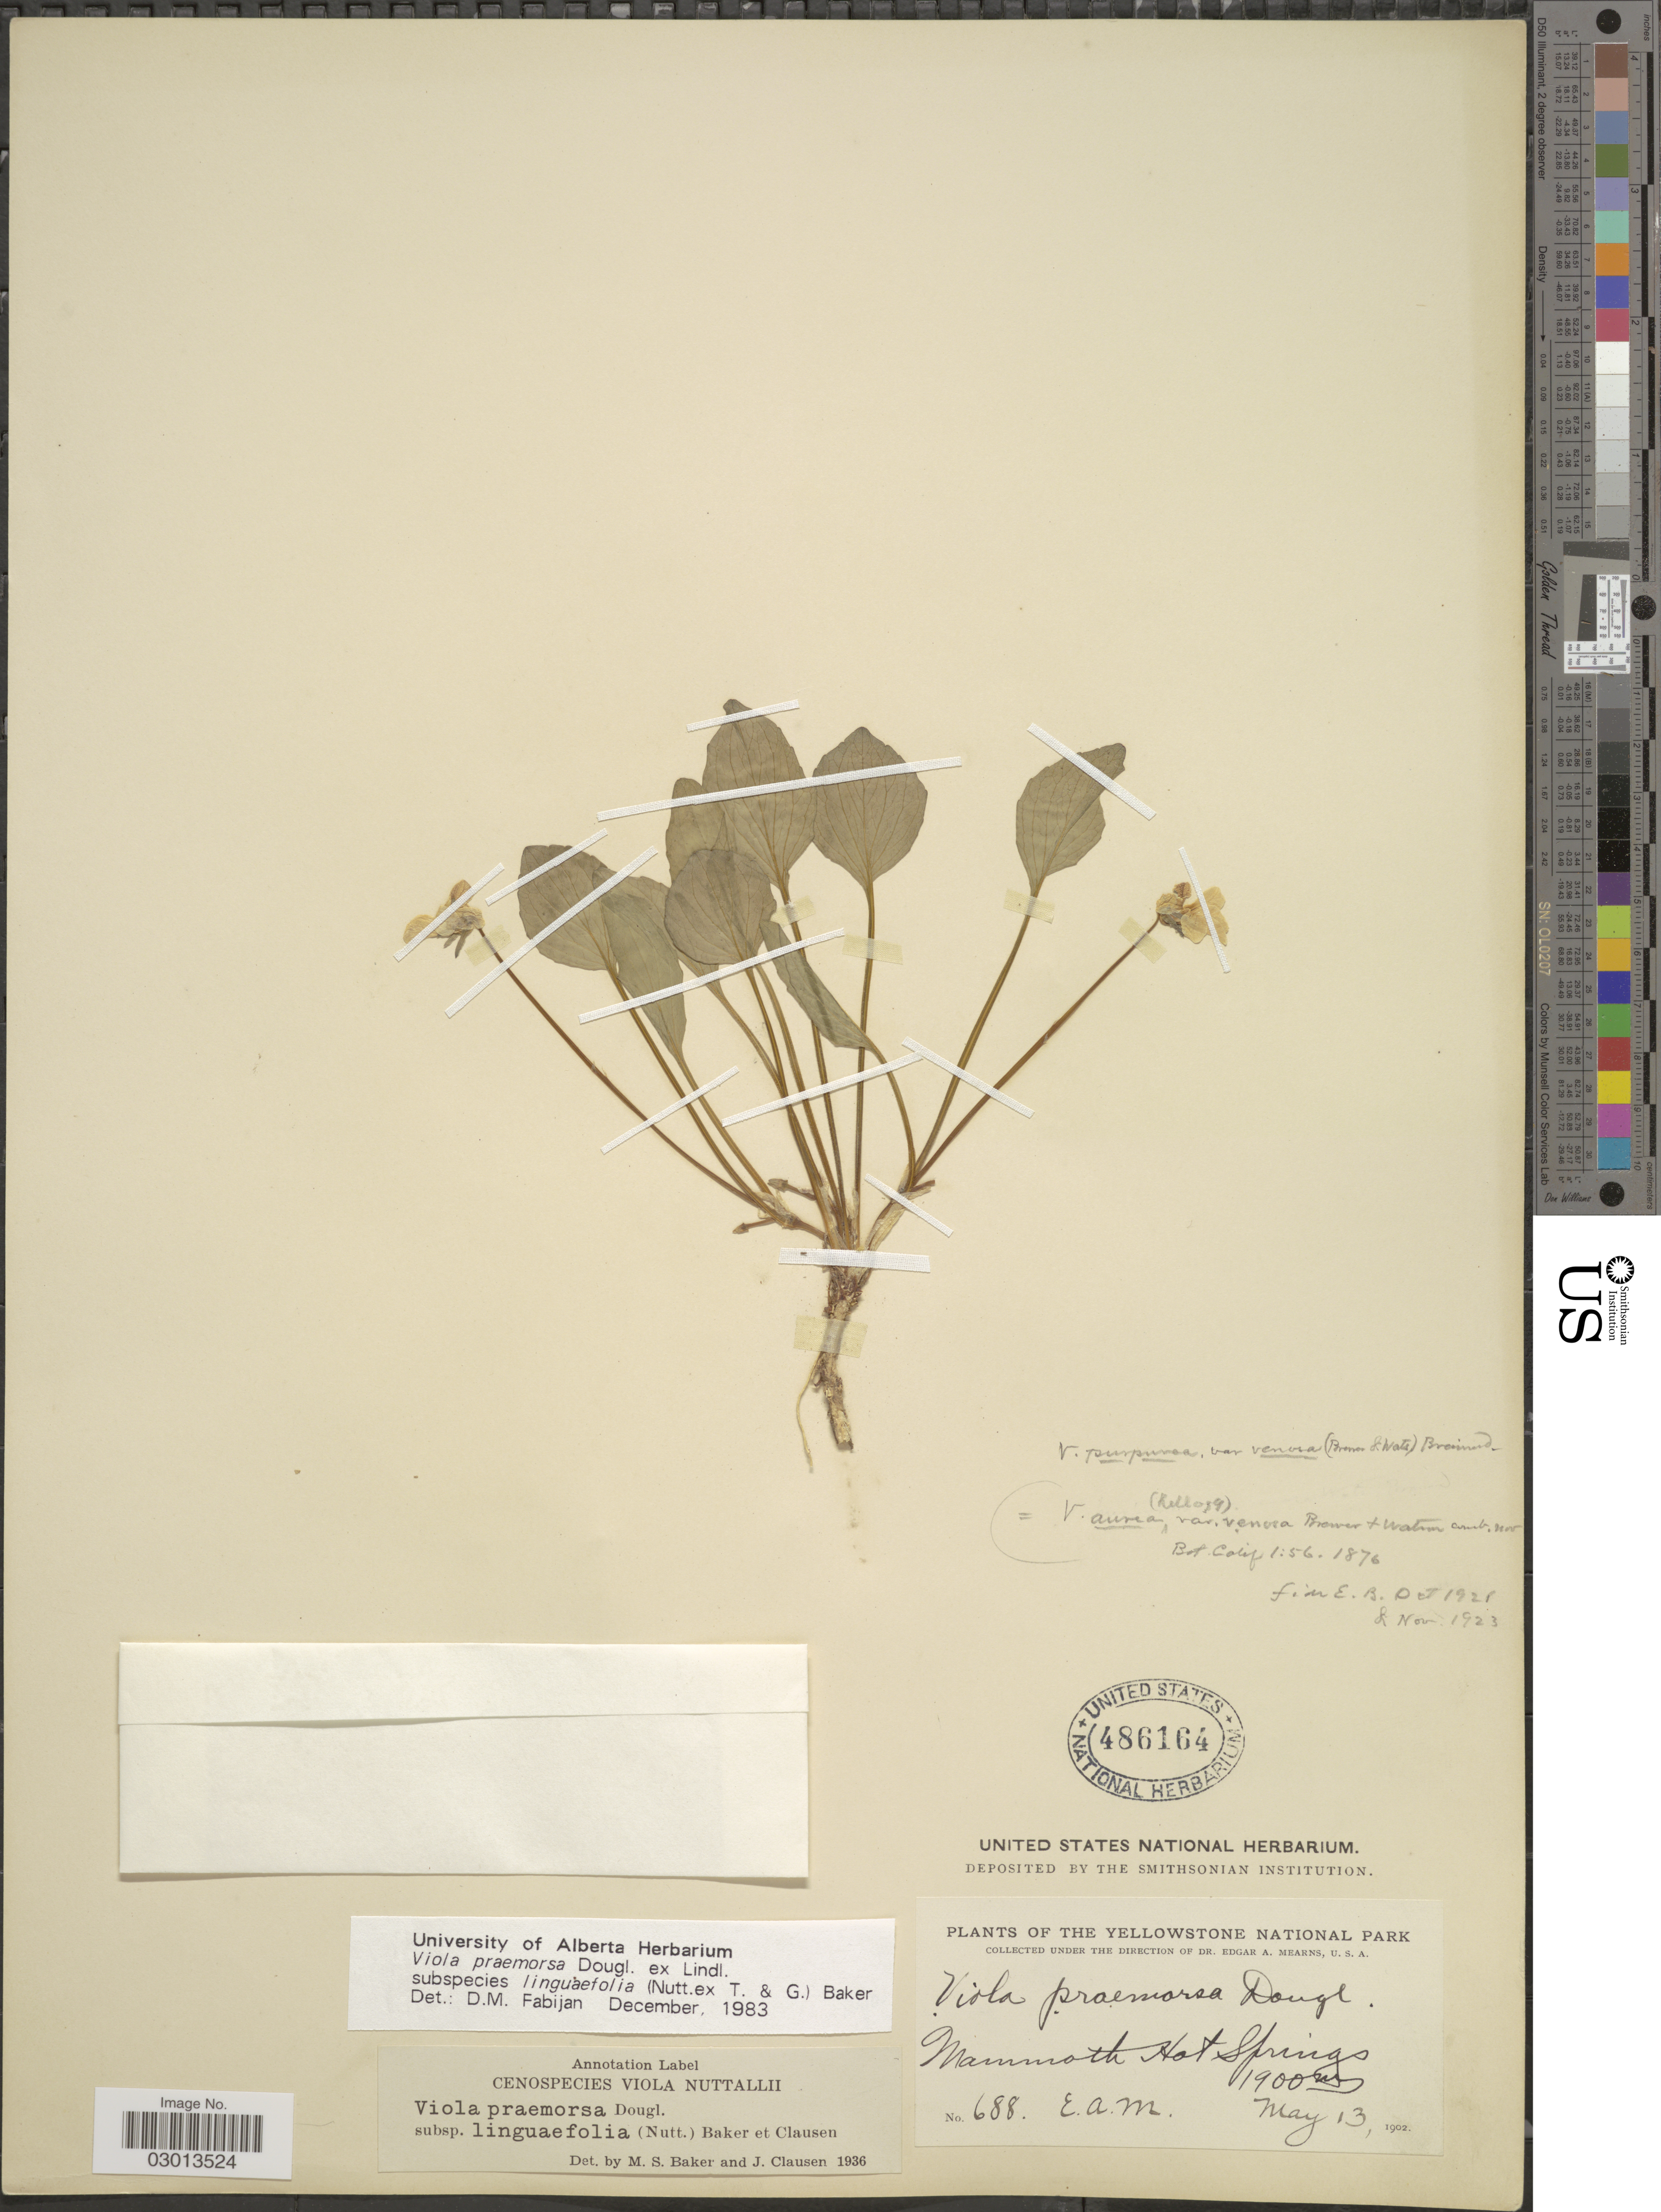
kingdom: Plantae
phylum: Tracheophyta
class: Magnoliopsida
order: Malpighiales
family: Violaceae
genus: Viola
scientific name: Viola praemorsa subsp. linguifolia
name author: (Nutt.) M.S. Baker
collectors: E. A. Mearns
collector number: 688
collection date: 1902-05-13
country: United States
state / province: Wyoming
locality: Yellowstone National Park. Mammoth Hot Springs.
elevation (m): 1900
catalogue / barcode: US 486164